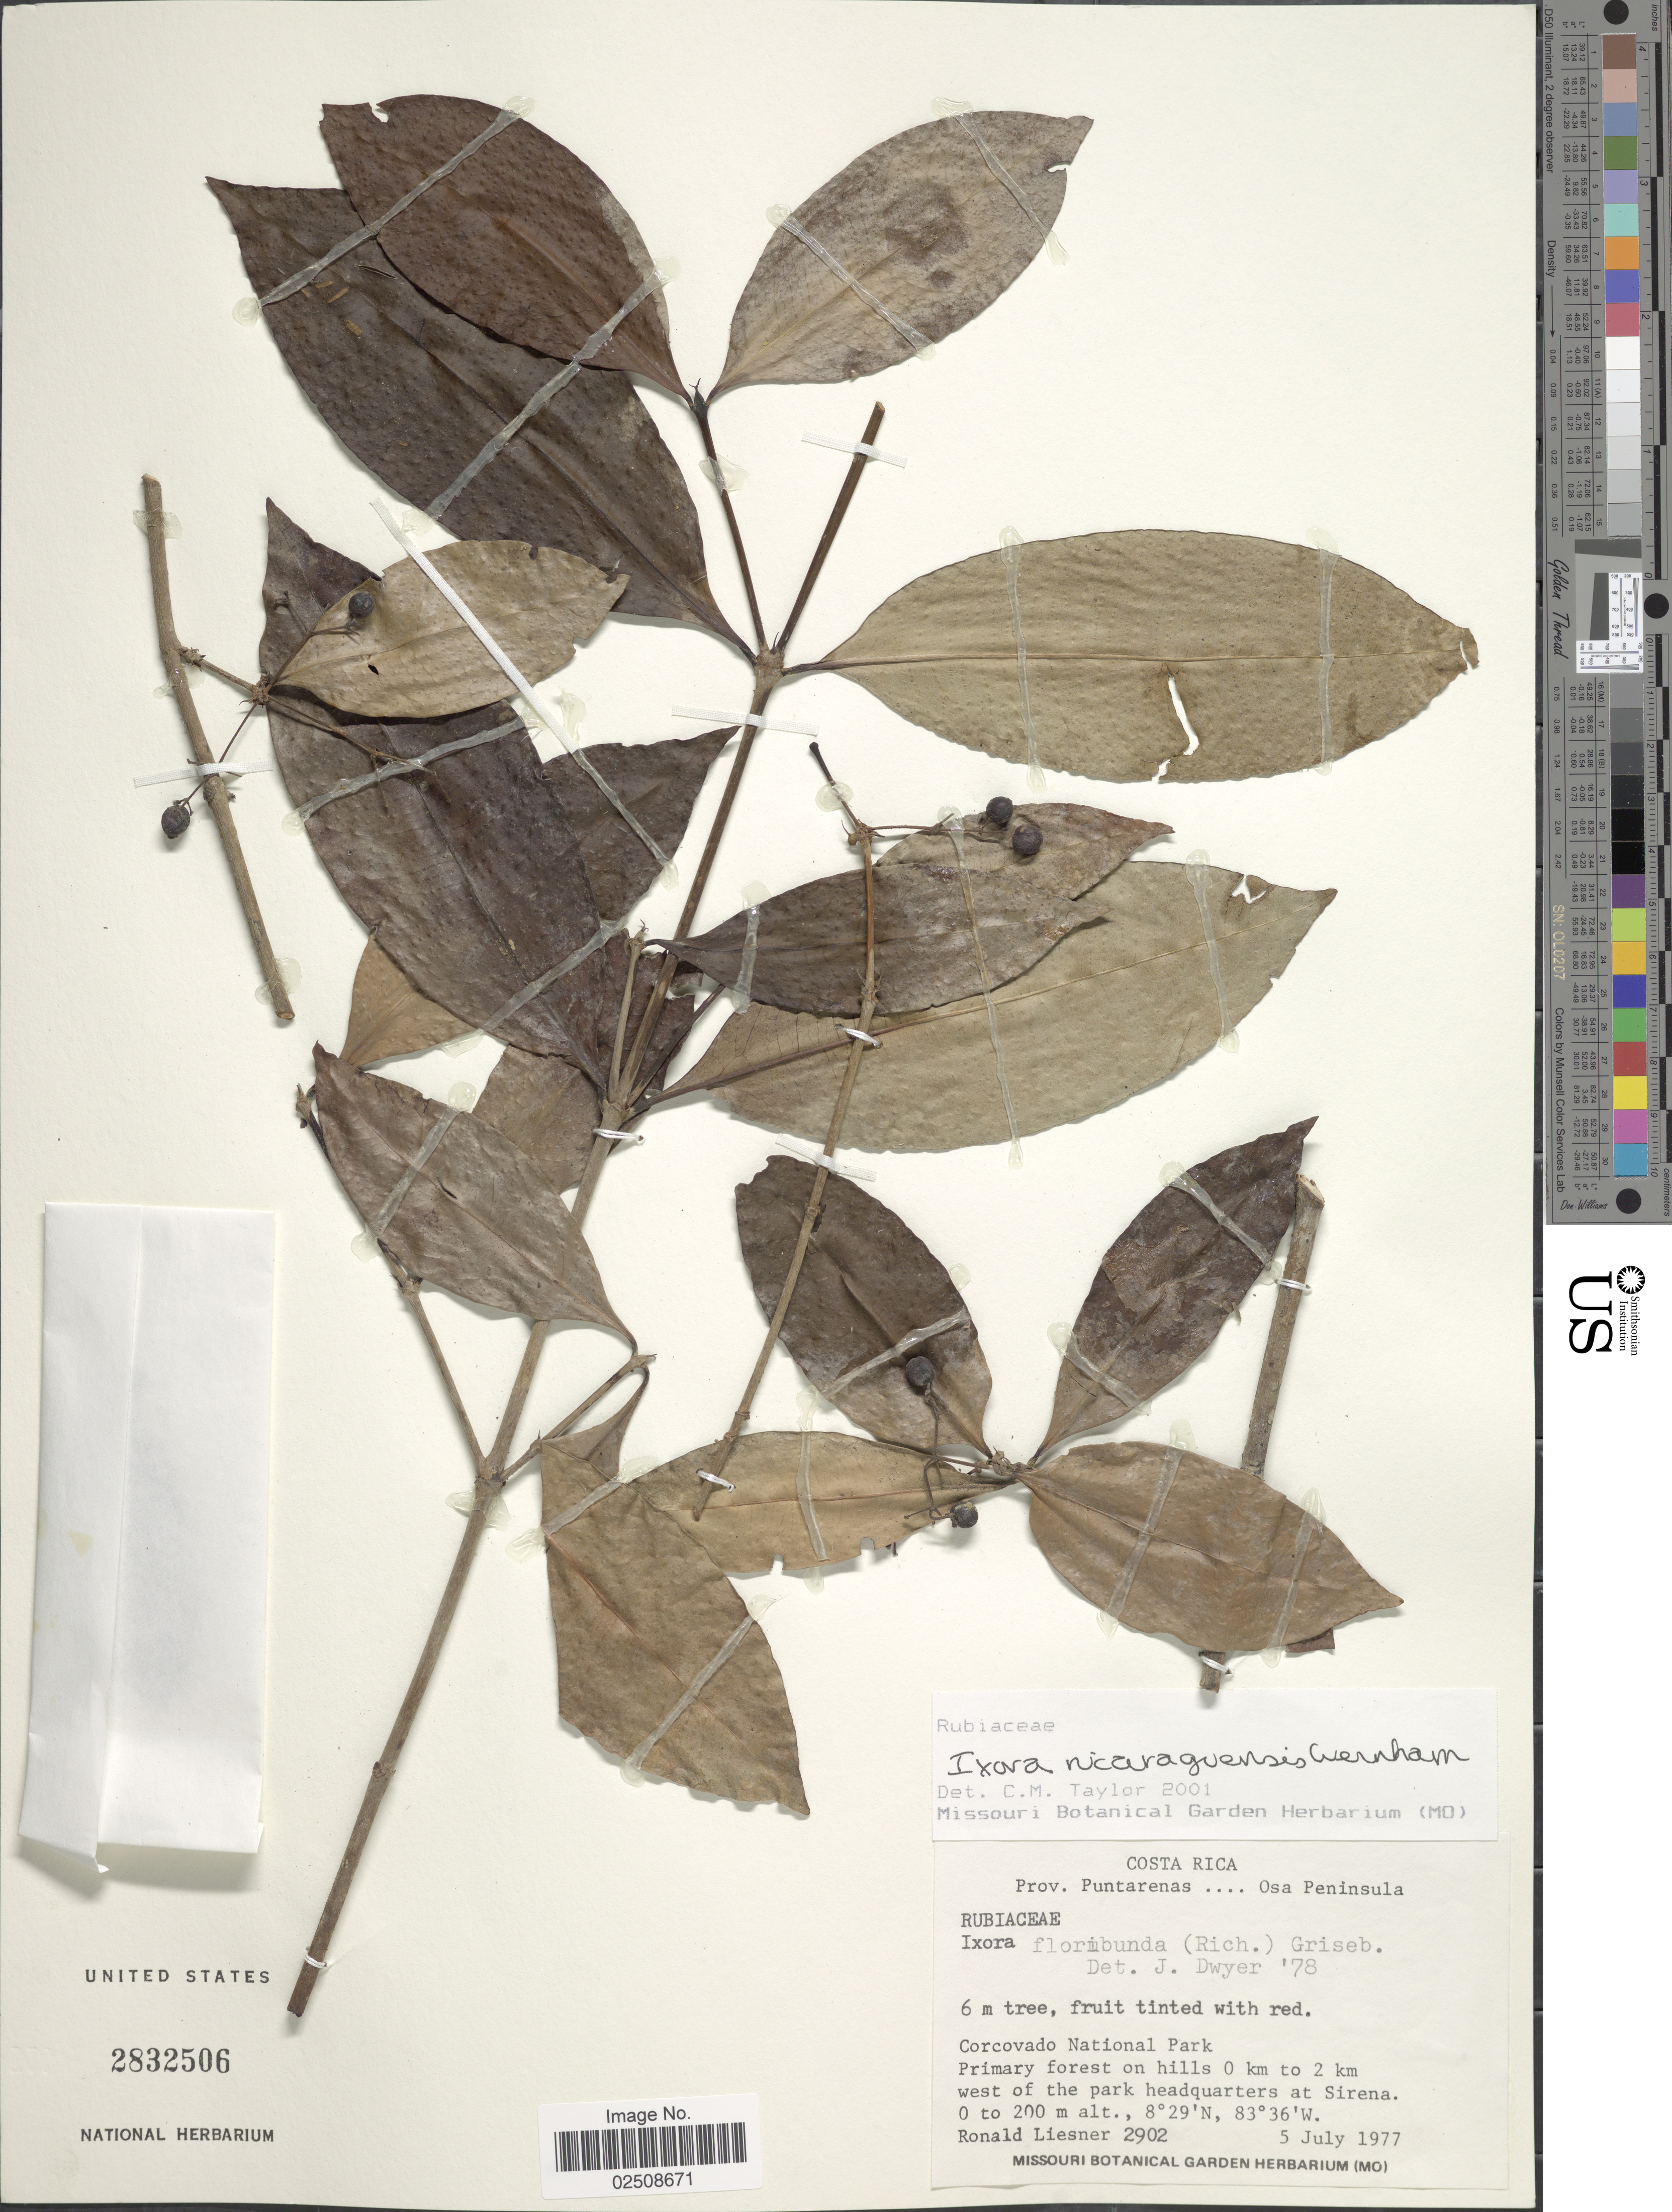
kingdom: Plantae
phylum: Tracheophyta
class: Magnoliopsida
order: Gentianales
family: Rubiaceae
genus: Ixora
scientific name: Ixora nicaraguensis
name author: Wernham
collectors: R. L. Liesner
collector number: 2902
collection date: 1977-07-05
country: Costa Rica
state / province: Puntarenas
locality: Prov. Puntarenas. Osa Peninsula. Corcovado National Park. Primary forest on hills 0 km to 2 km west of the park headquarters at Sirena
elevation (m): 0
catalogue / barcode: US 2832506